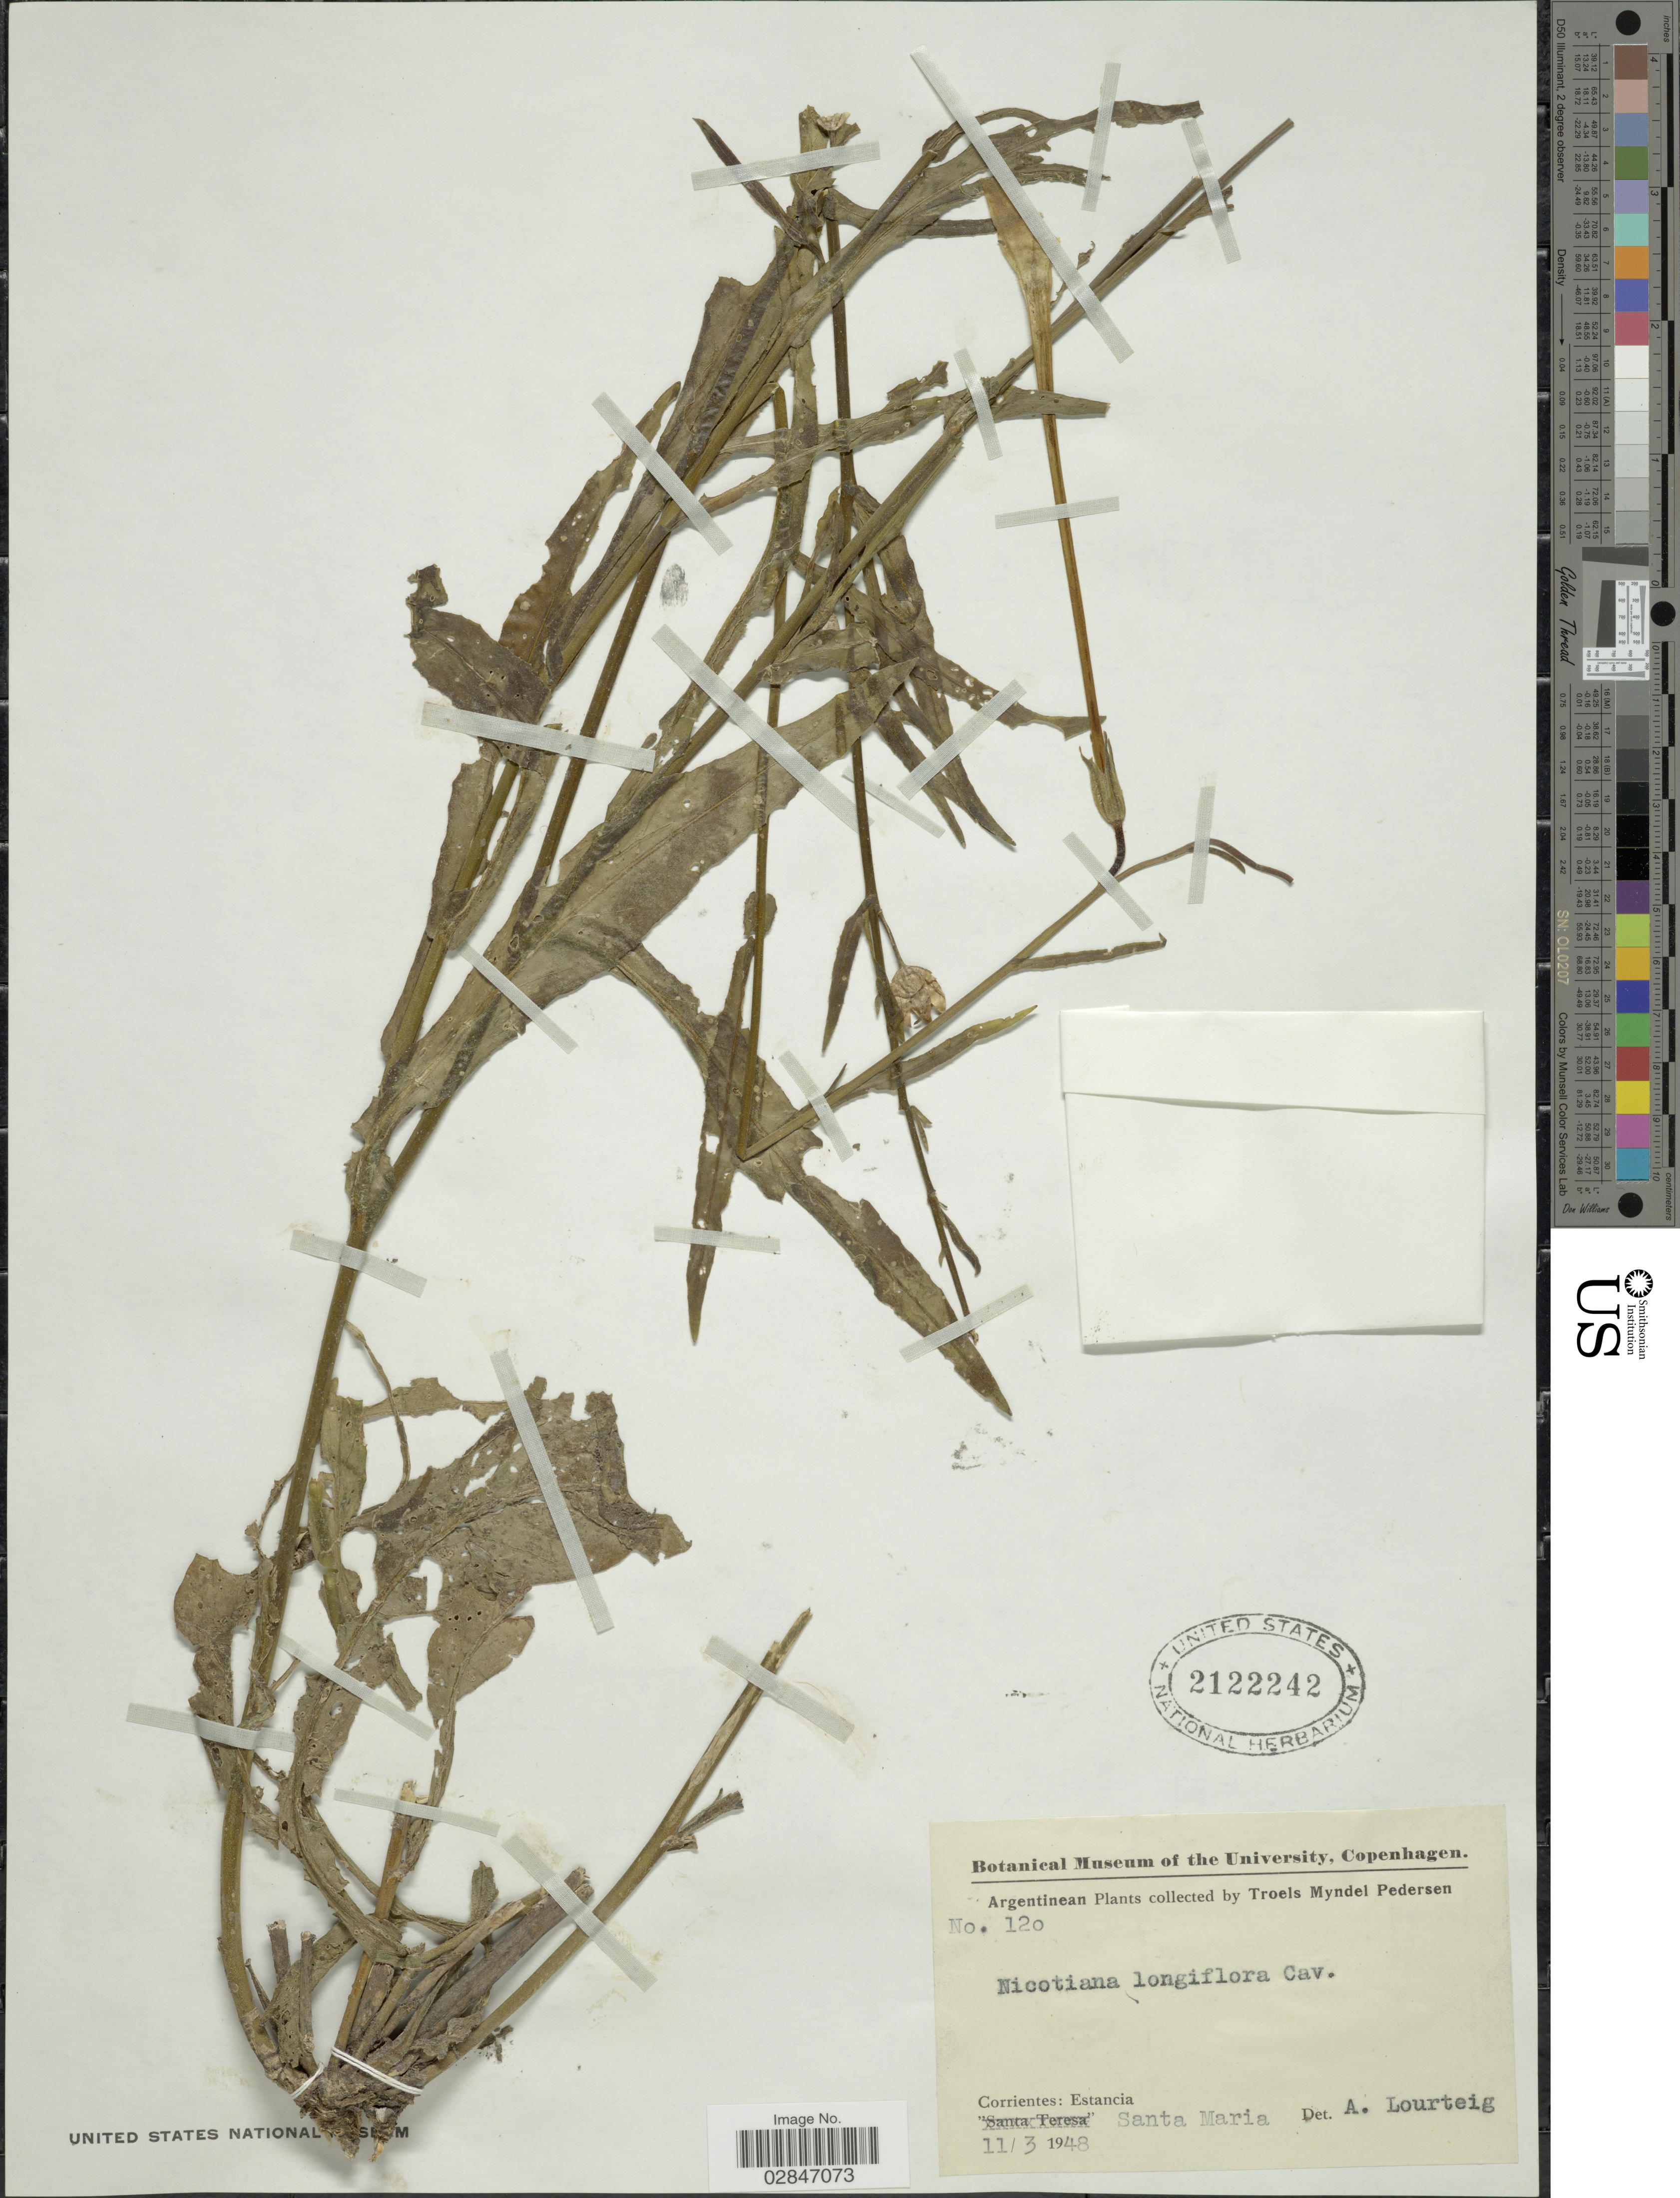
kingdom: Plantae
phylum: Tracheophyta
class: Magnoliopsida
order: Solanales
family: Solanaceae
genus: Nicotiana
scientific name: Nicotiana longiflora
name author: Cav.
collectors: T. Pederson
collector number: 120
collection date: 1948-03-11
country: Argentina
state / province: Corrientes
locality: Corrientes: Estancia, Santa Maria.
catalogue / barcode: US 2122242